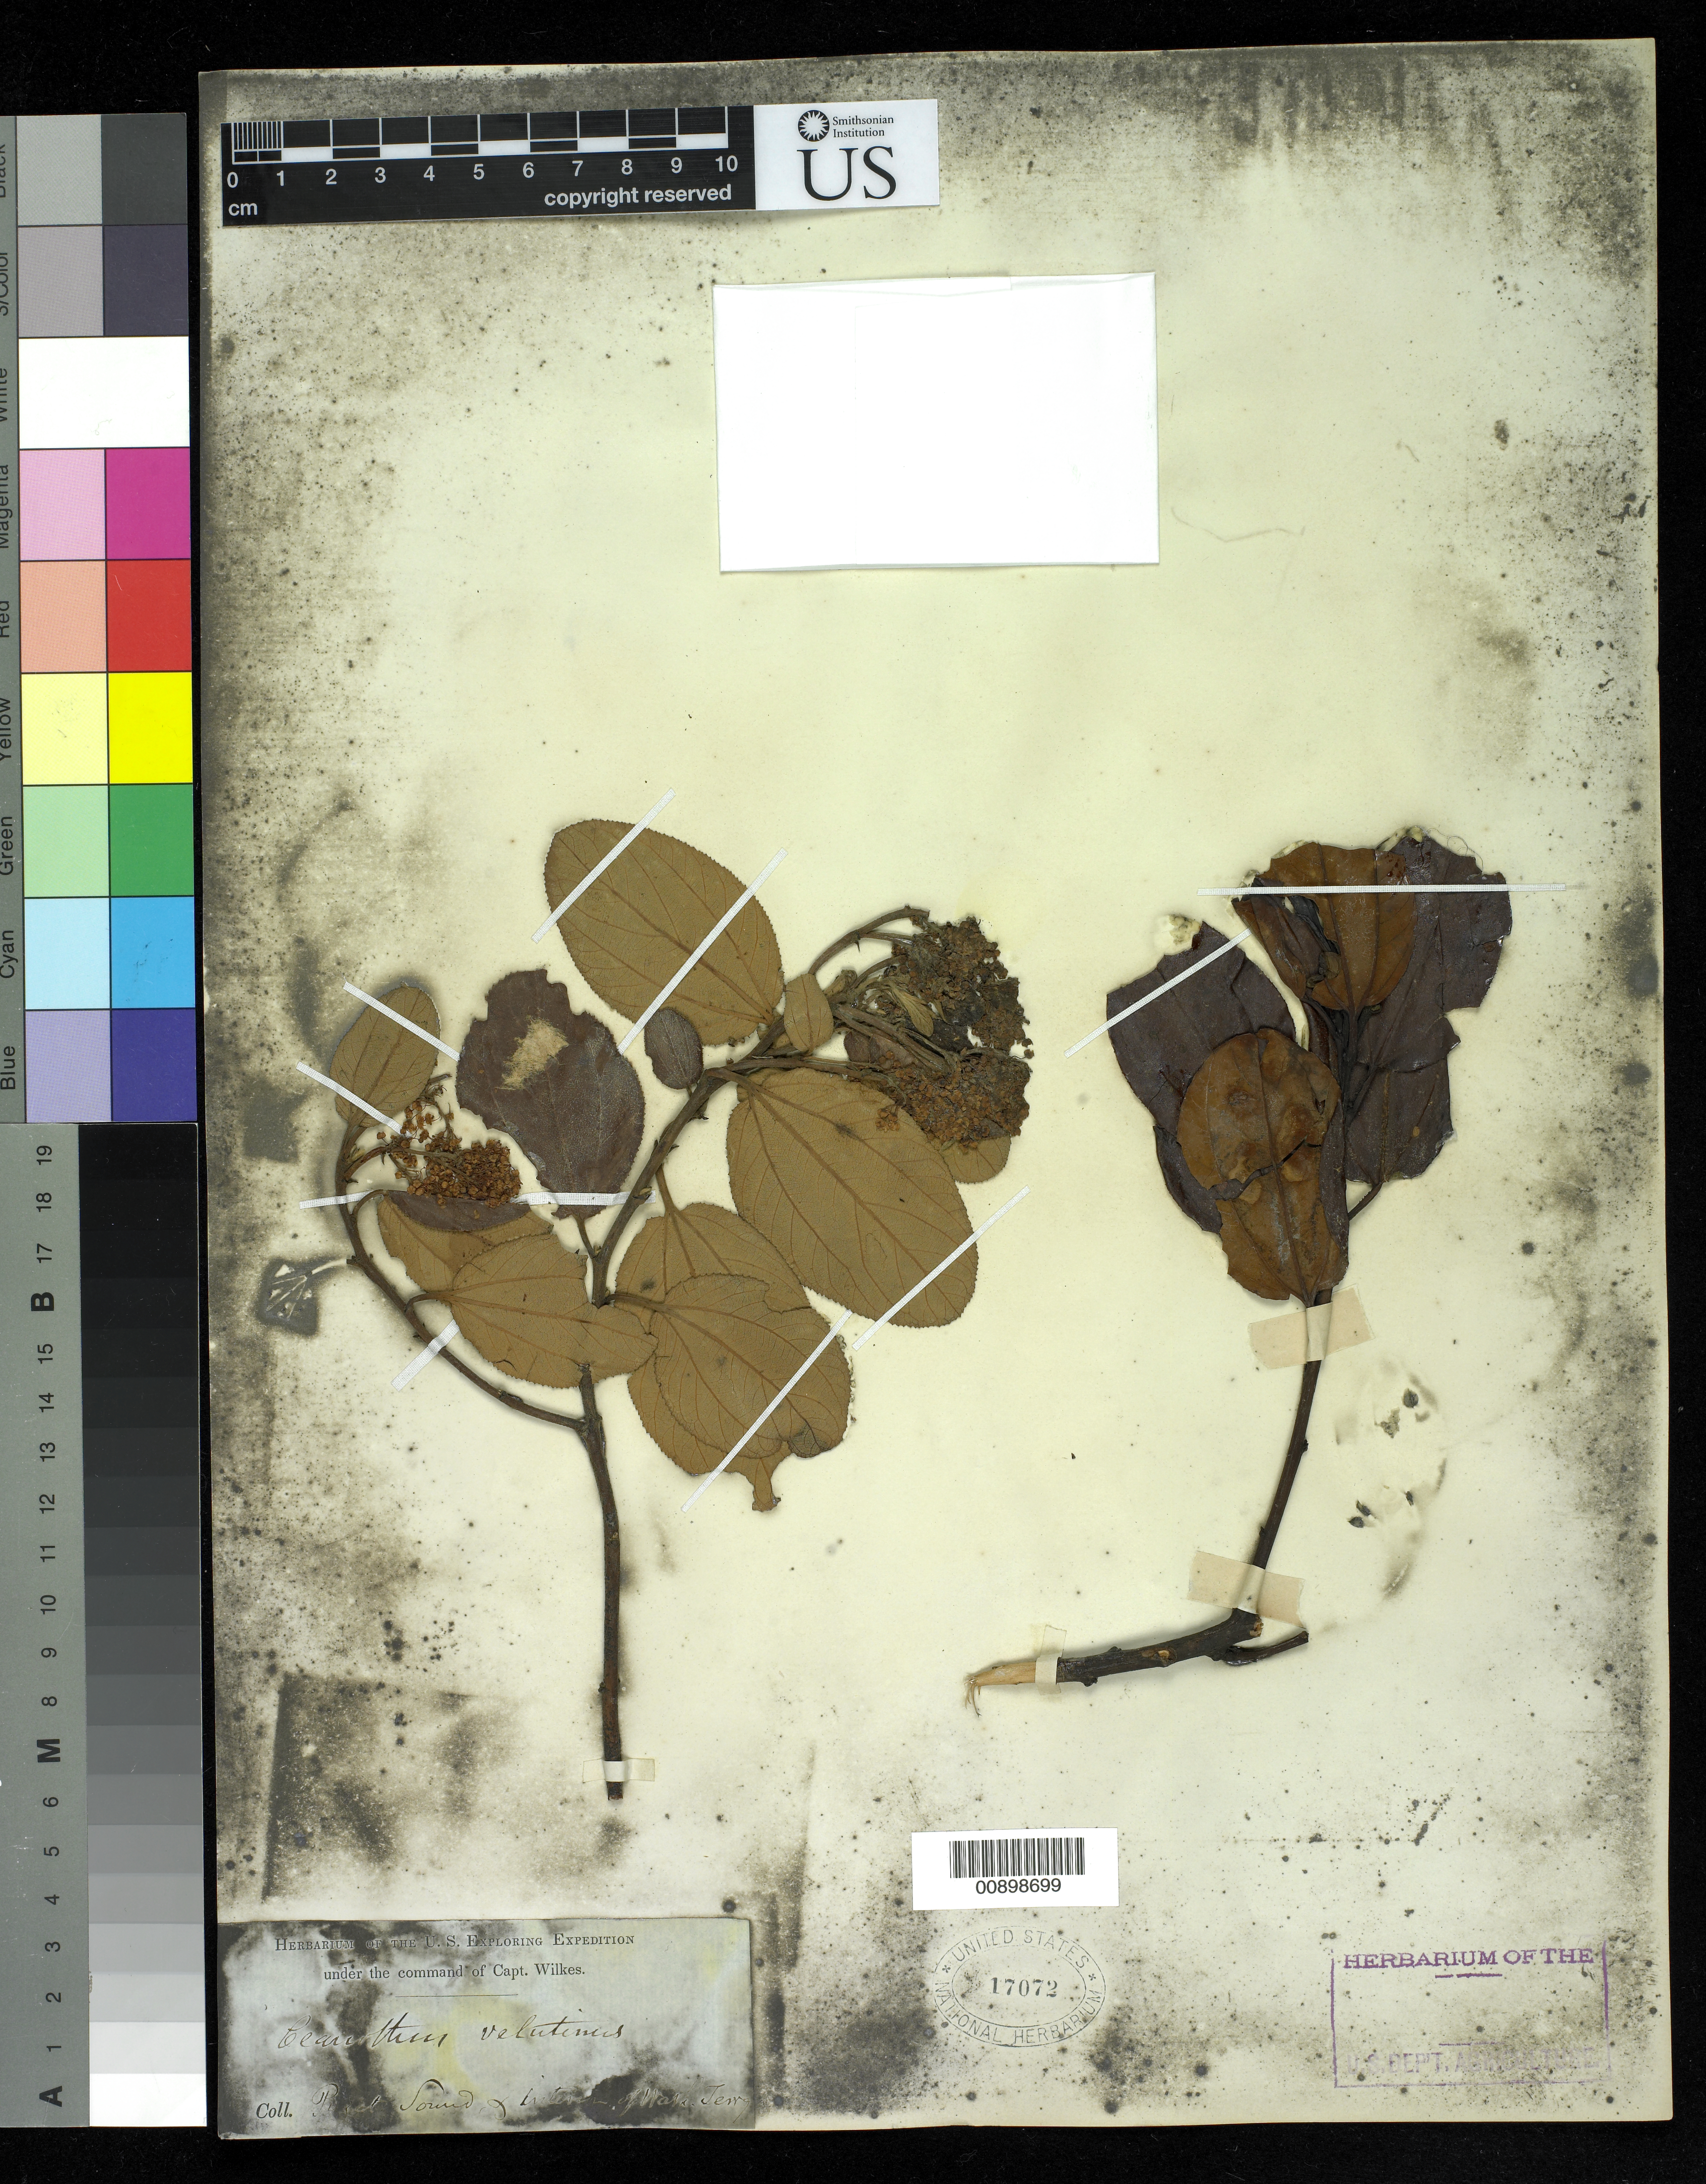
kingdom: Plantae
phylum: Tracheophyta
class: Magnoliopsida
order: Rosales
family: Rhamnaceae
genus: Ceanothus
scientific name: Ceanothus velutinus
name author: Douglas ex Hook.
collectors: Wilkes Explor. Exped.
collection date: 1838/1842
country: United States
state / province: Washington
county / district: King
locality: Puget Sound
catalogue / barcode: US 17072